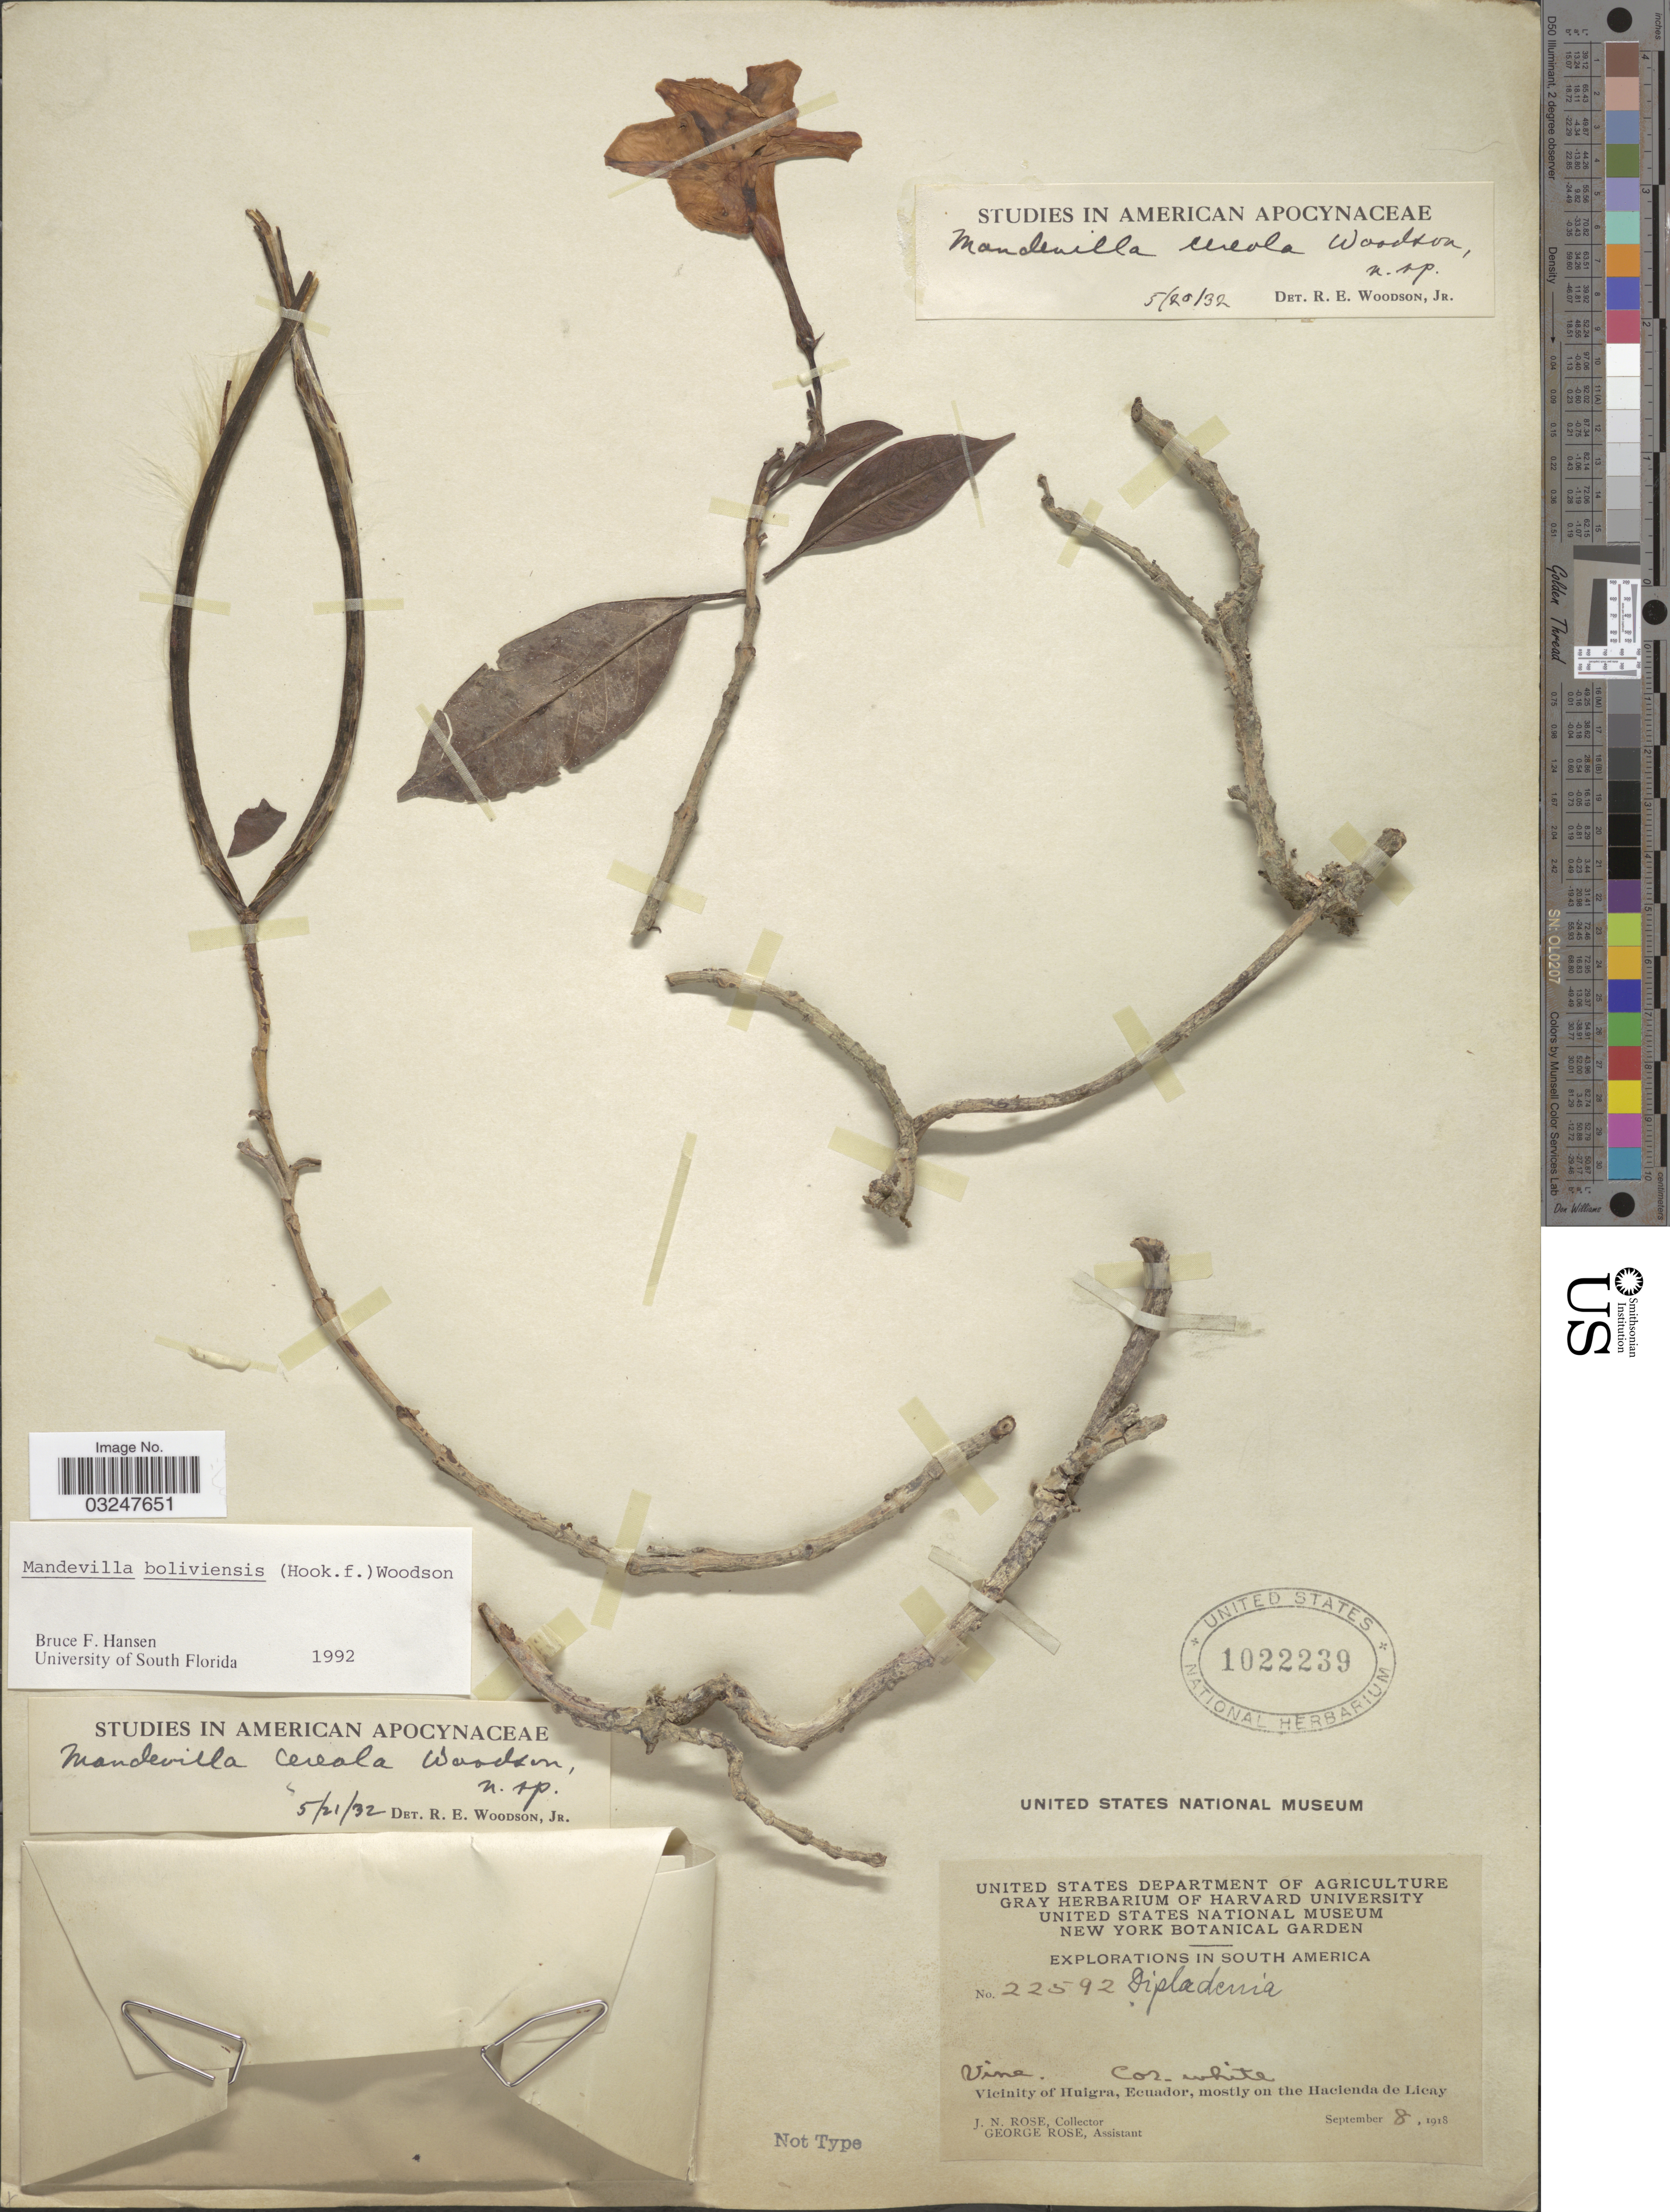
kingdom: Plantae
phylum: Tracheophyta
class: Magnoliopsida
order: Gentianales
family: Apocynaceae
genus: Mandevilla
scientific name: Mandevilla boliviensis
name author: (Hook. f.) Woodson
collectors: J. N. Rose & G. Rose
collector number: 22592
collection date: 1918-09-08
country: Ecuador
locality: Vicinity of Huigra, Ecuador, mostly on the Hacienda de Licay.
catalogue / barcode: US 1022239